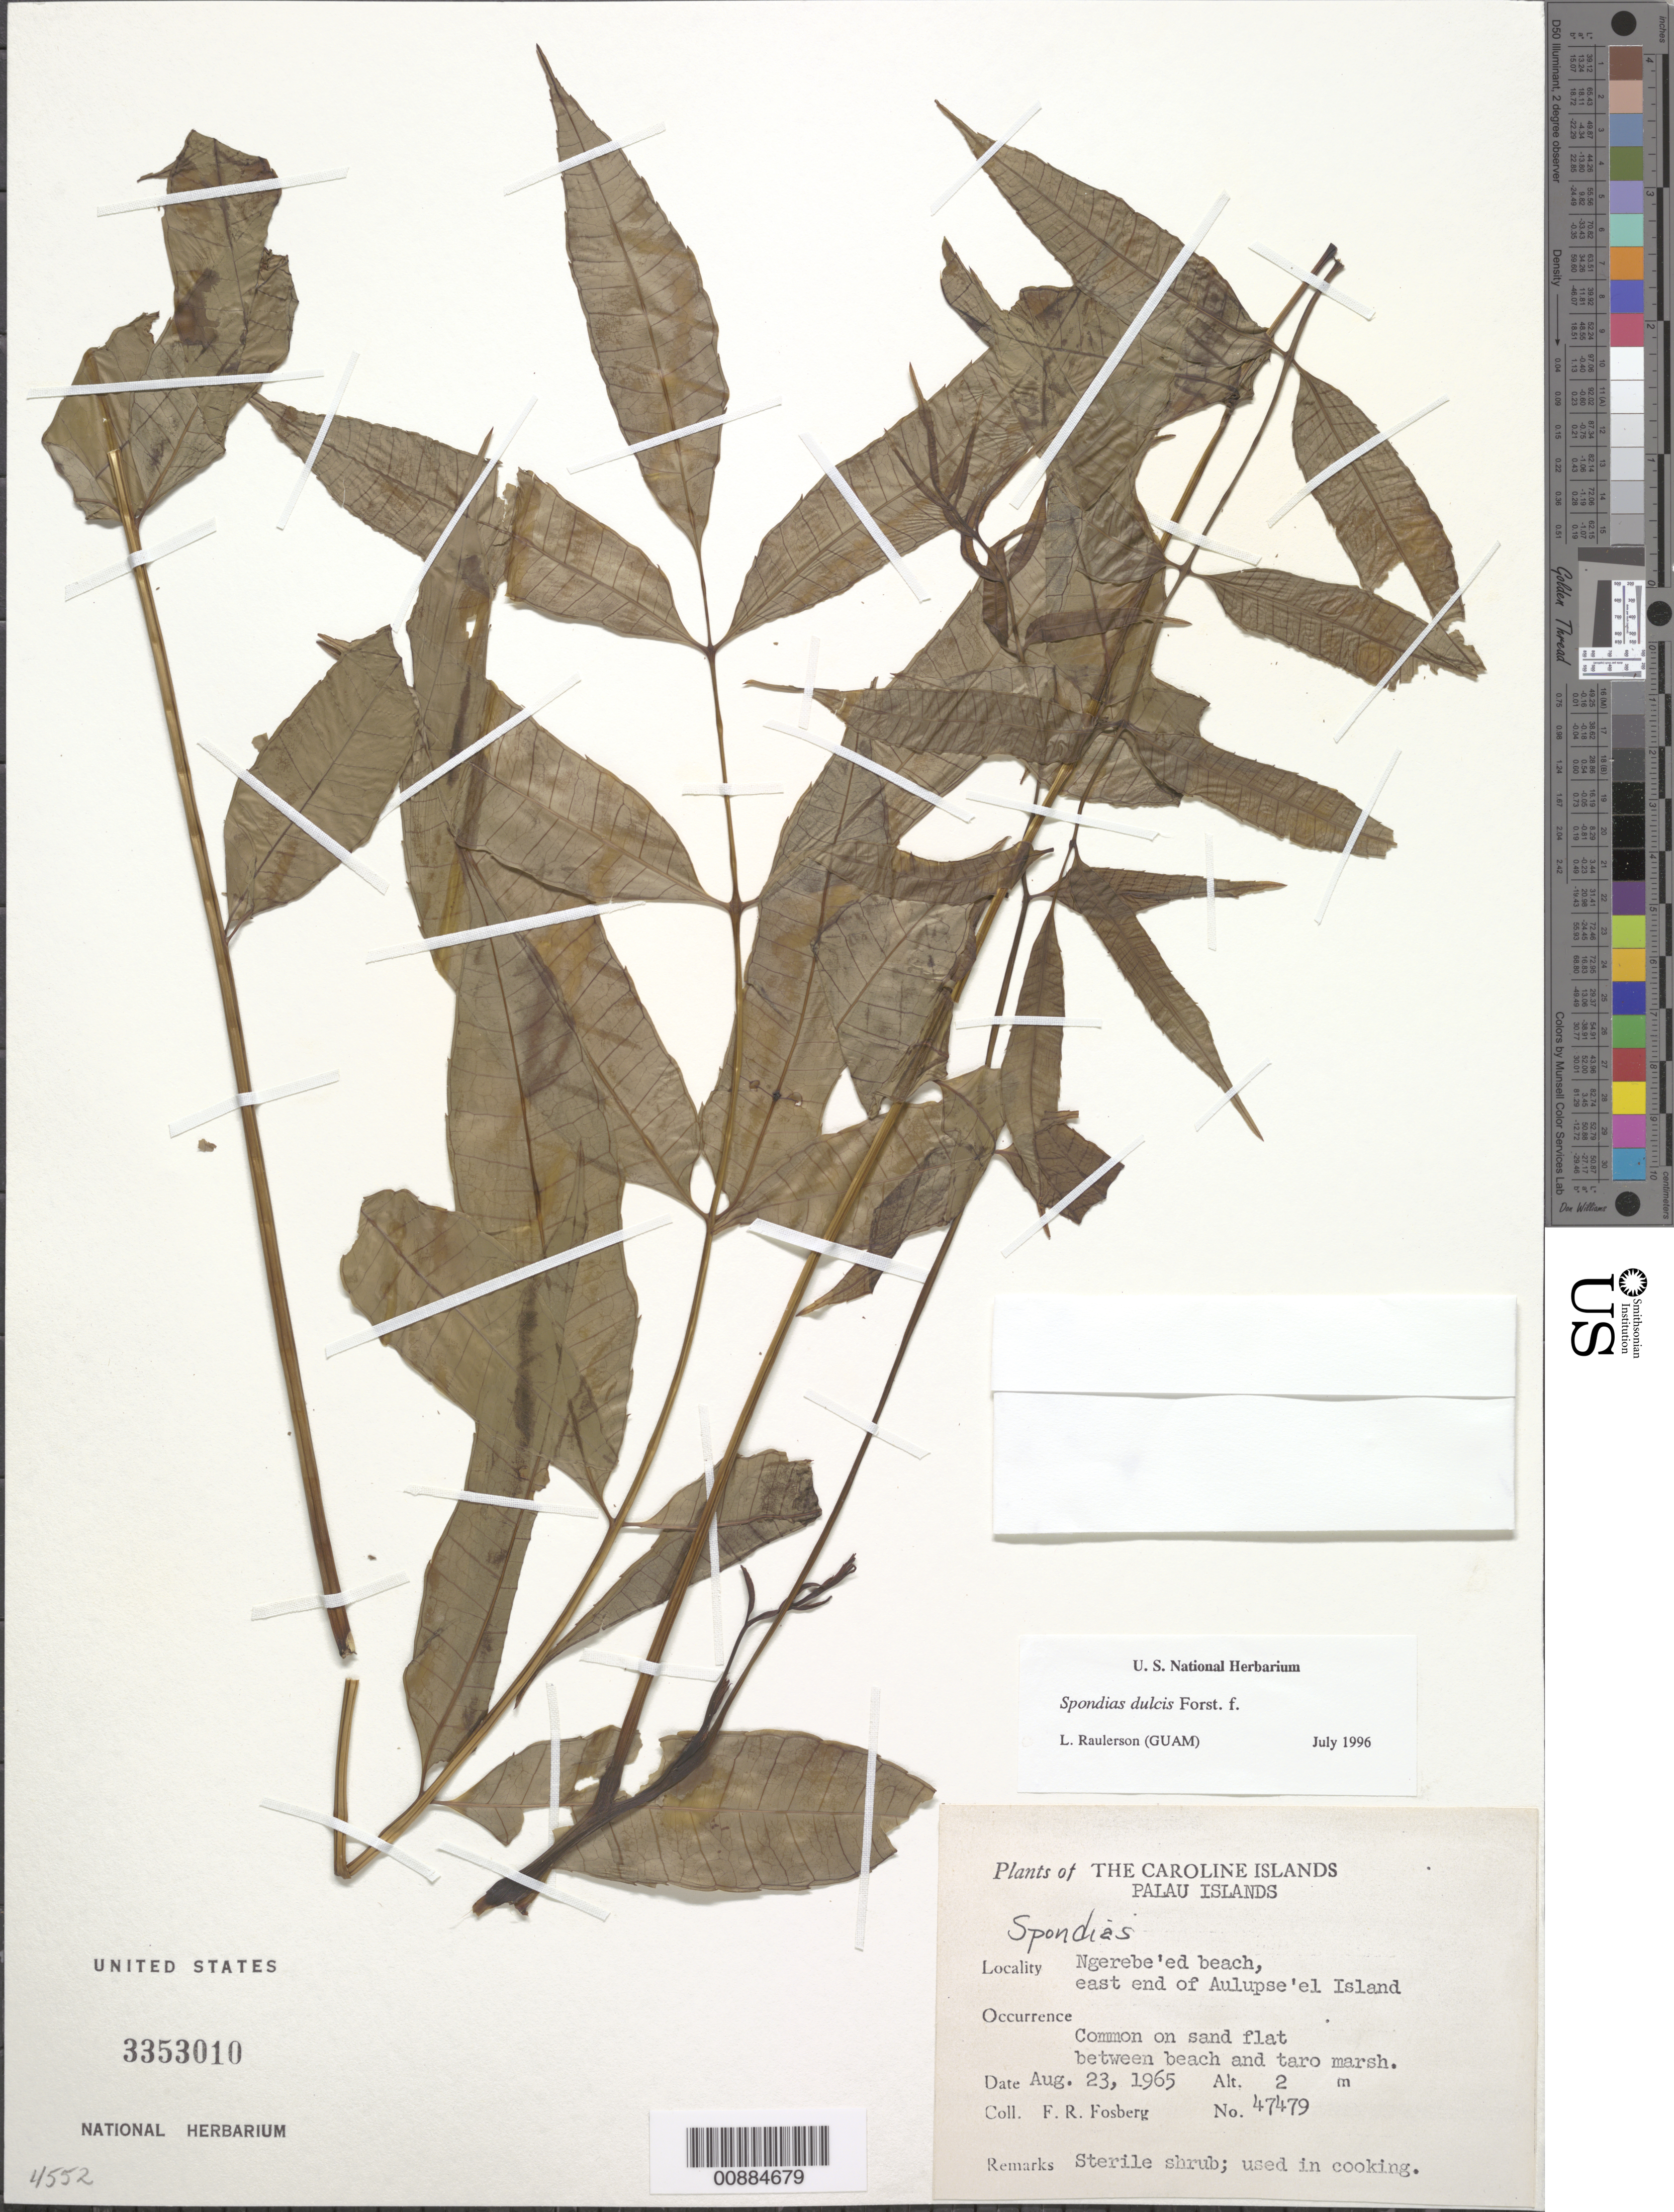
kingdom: Plantae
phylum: Tracheophyta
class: Magnoliopsida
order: Sapindales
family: Anacardiaceae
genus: Spondias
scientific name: Spondias dulcis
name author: Parkinson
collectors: F. R. Fosberg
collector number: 47479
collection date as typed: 23 Aug 1965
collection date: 1965-08-23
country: Palau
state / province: Koror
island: Ulebsechel [Aulupse'el]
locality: Ngerebe'ed beach, E end of Aulupse'el Island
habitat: common on sand flat between beach and taro marsh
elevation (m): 2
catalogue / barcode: US 3353010